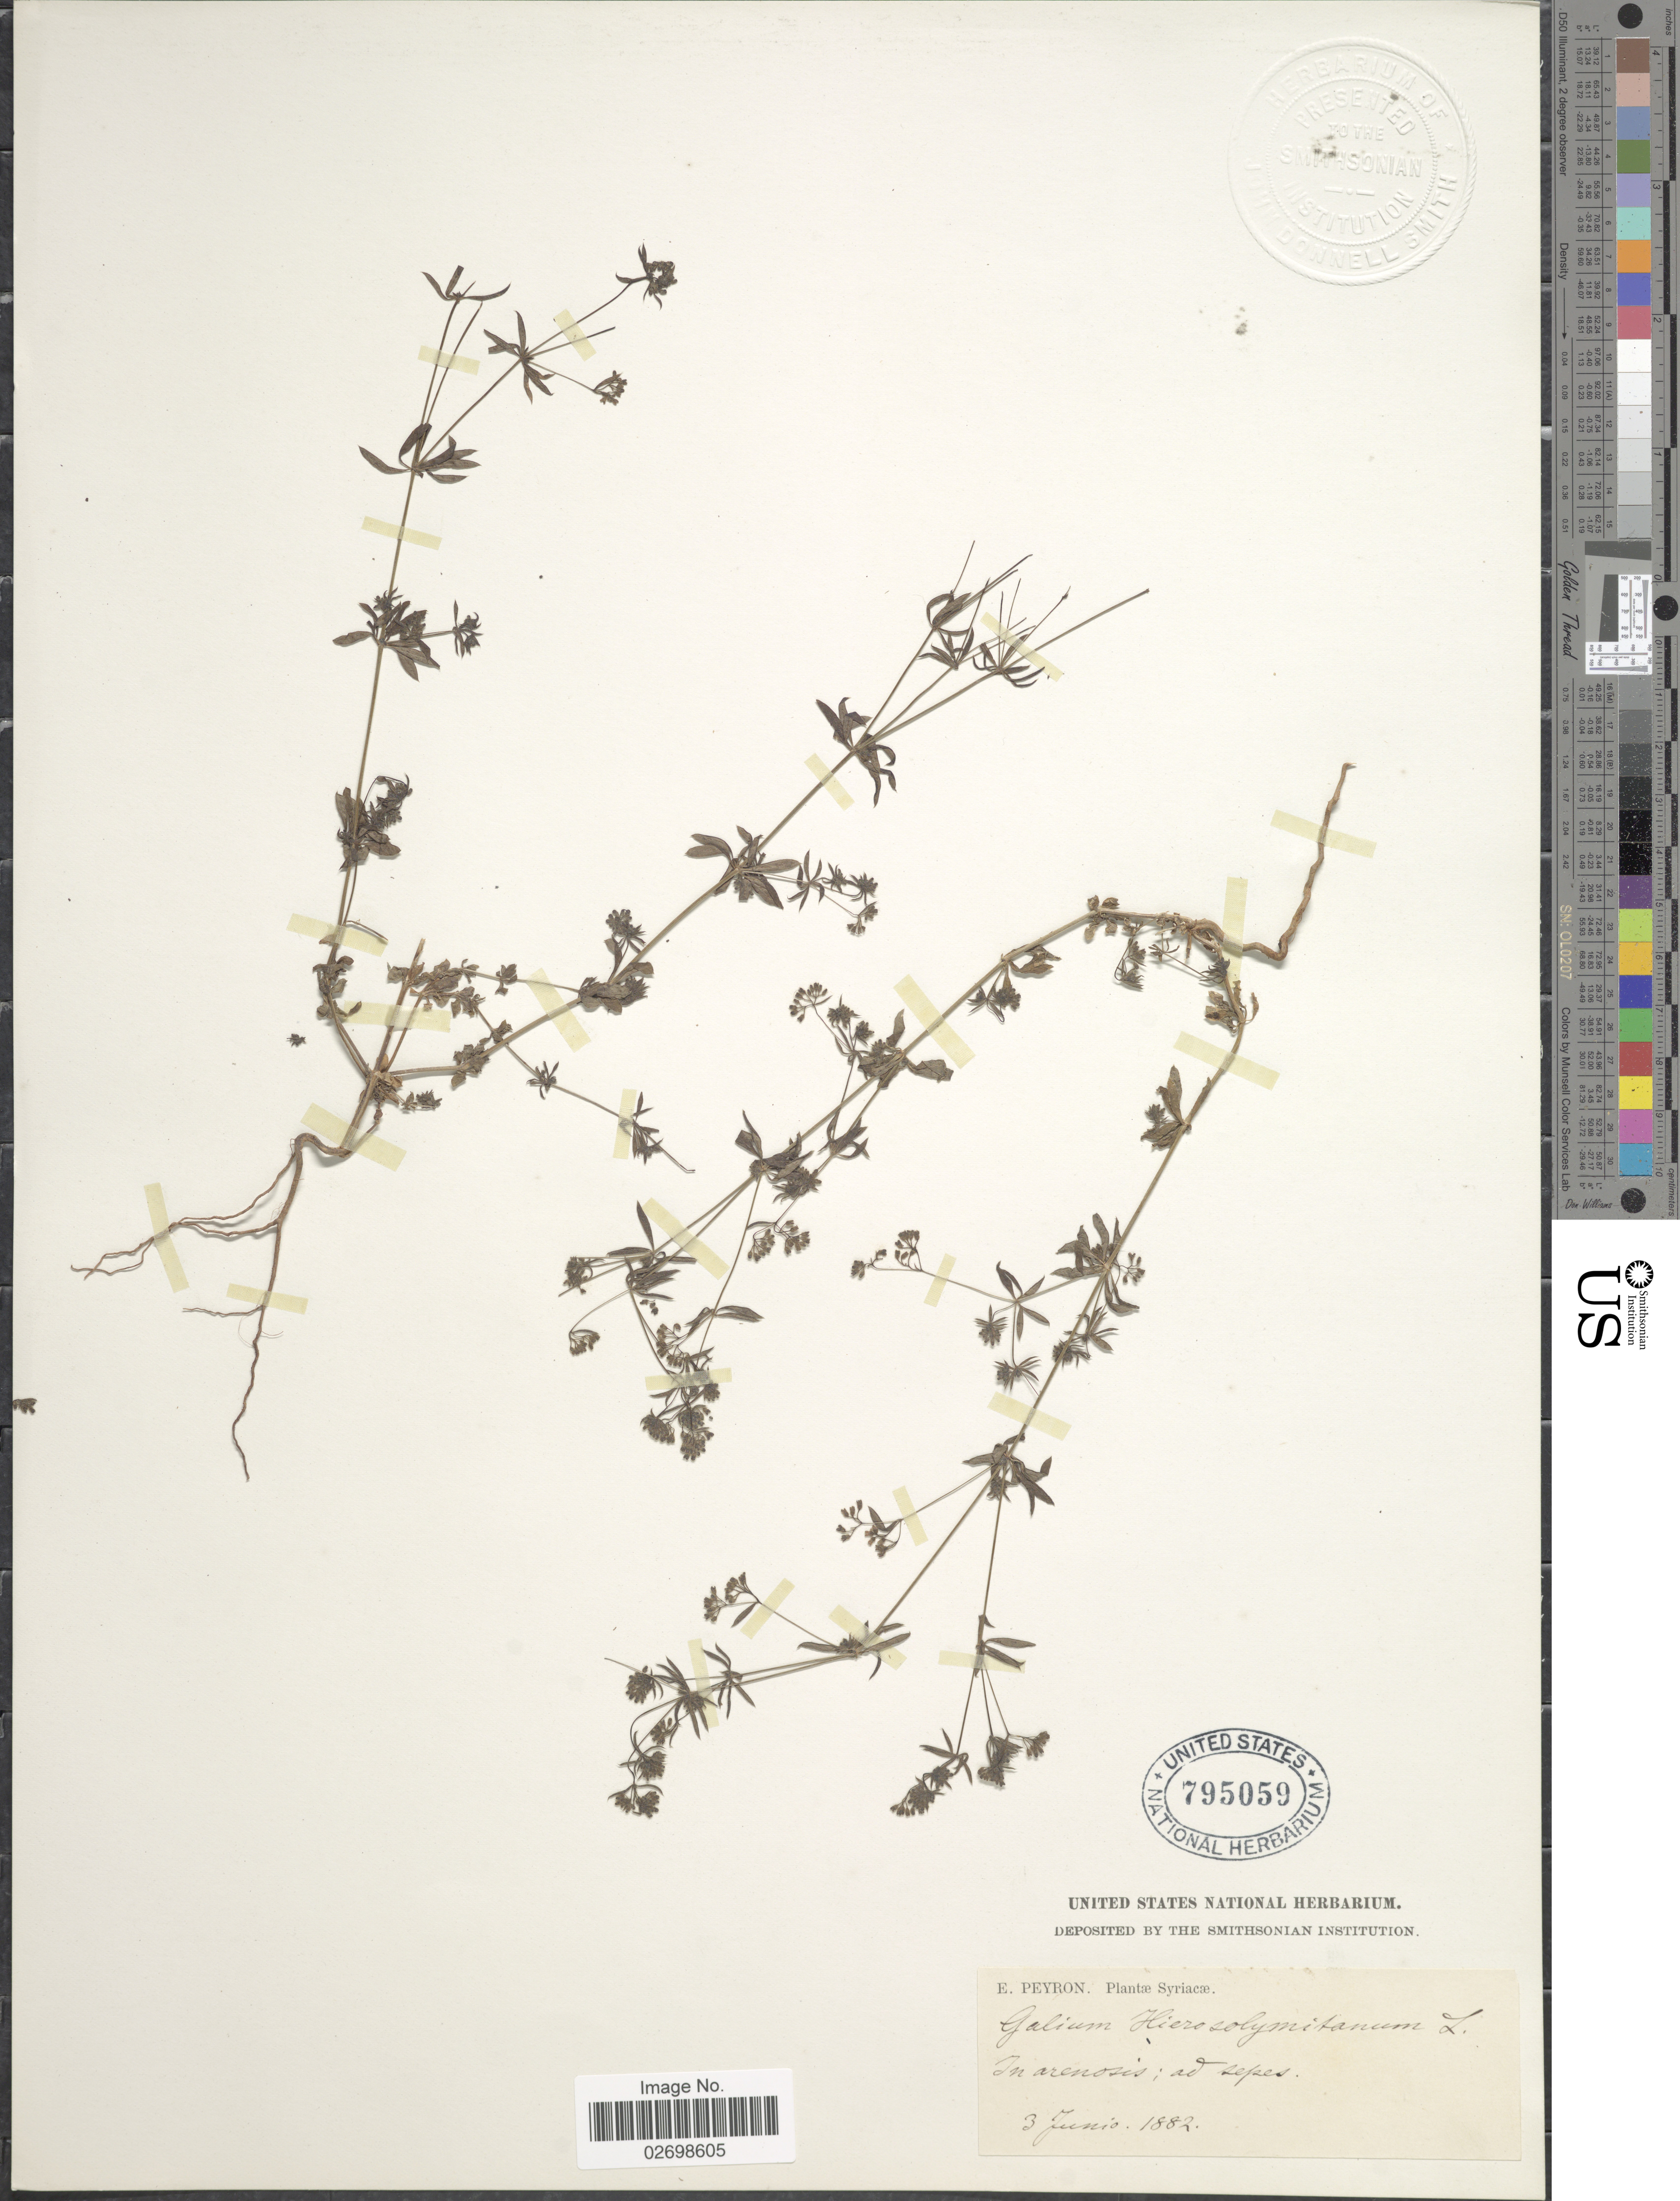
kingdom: Plantae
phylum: Tracheophyta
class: Magnoliopsida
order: Gentianales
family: Rubiaceae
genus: Galium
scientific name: Galium hierosolymitanum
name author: L.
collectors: E. Peyron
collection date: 1882-06-03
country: Syria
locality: In arenosis; ad sepes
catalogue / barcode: US 795059